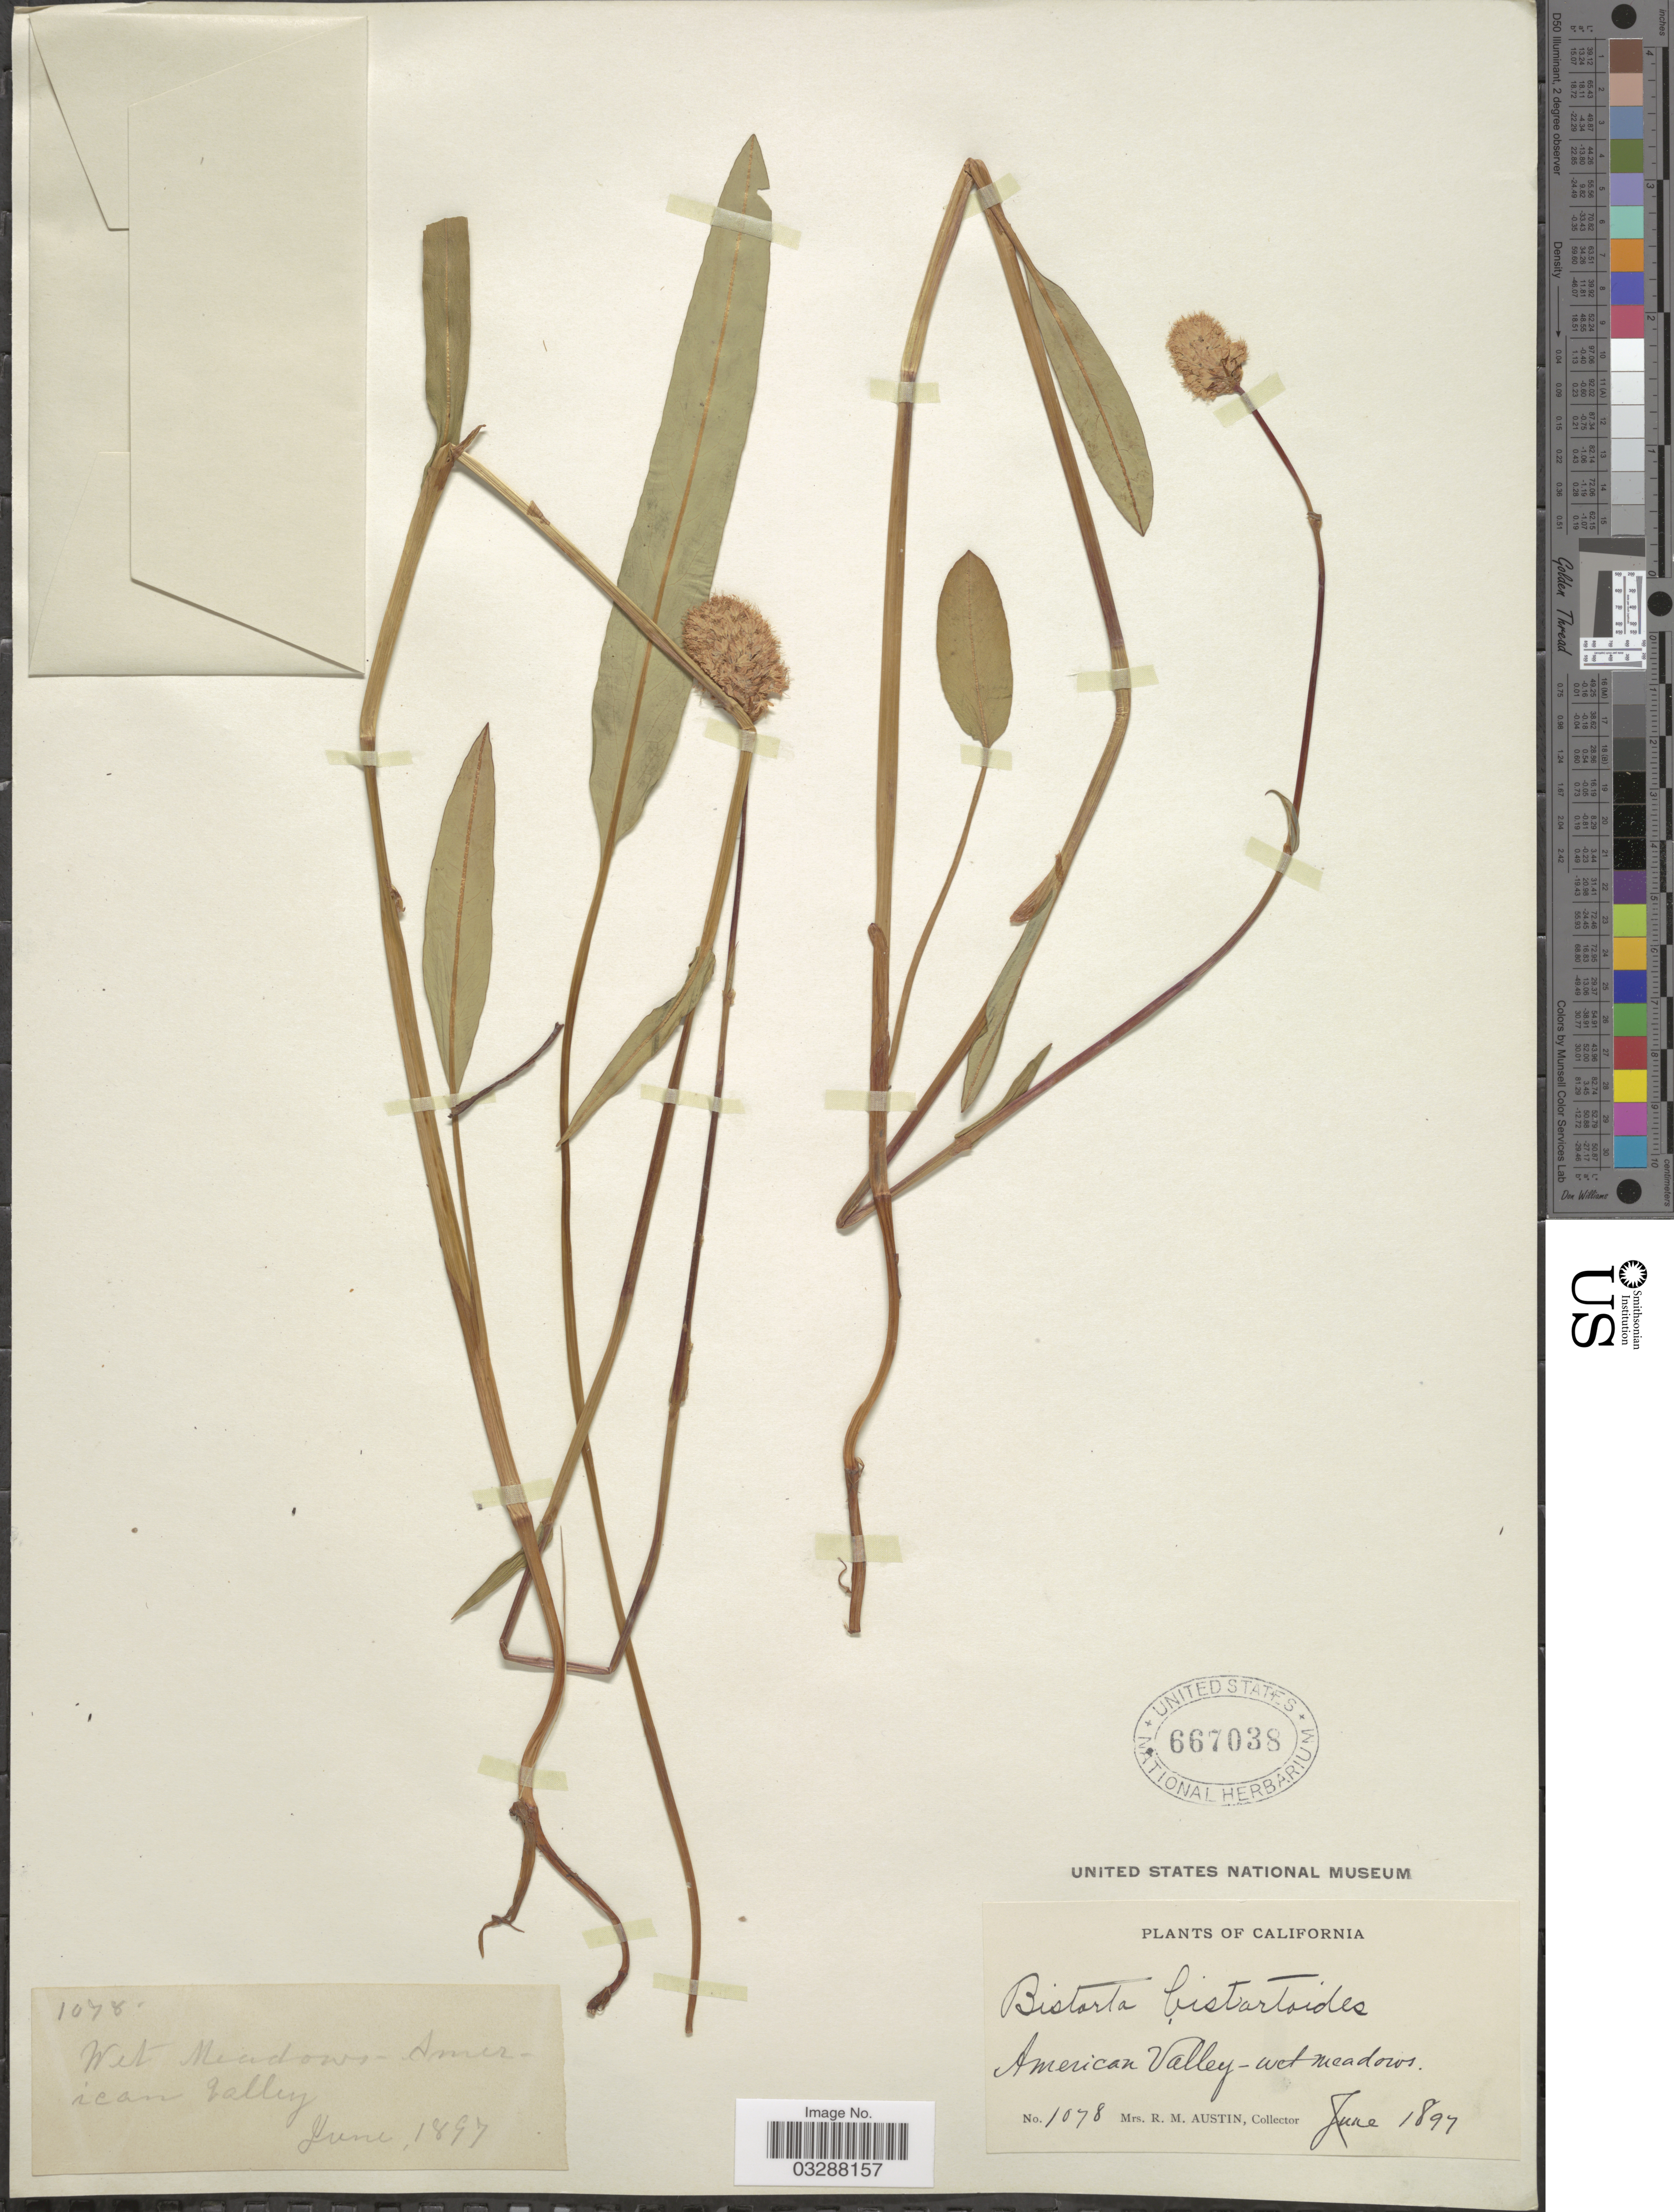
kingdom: Plantae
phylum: Tracheophyta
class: Magnoliopsida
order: Caryophyllales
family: Polygonaceae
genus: Bistorta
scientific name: Bistorta bistortoides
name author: (Pursh) Small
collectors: R. Austin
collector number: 1078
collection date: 1897-06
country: United States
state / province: California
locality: American Valley - wet meadows.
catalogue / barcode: US 667038